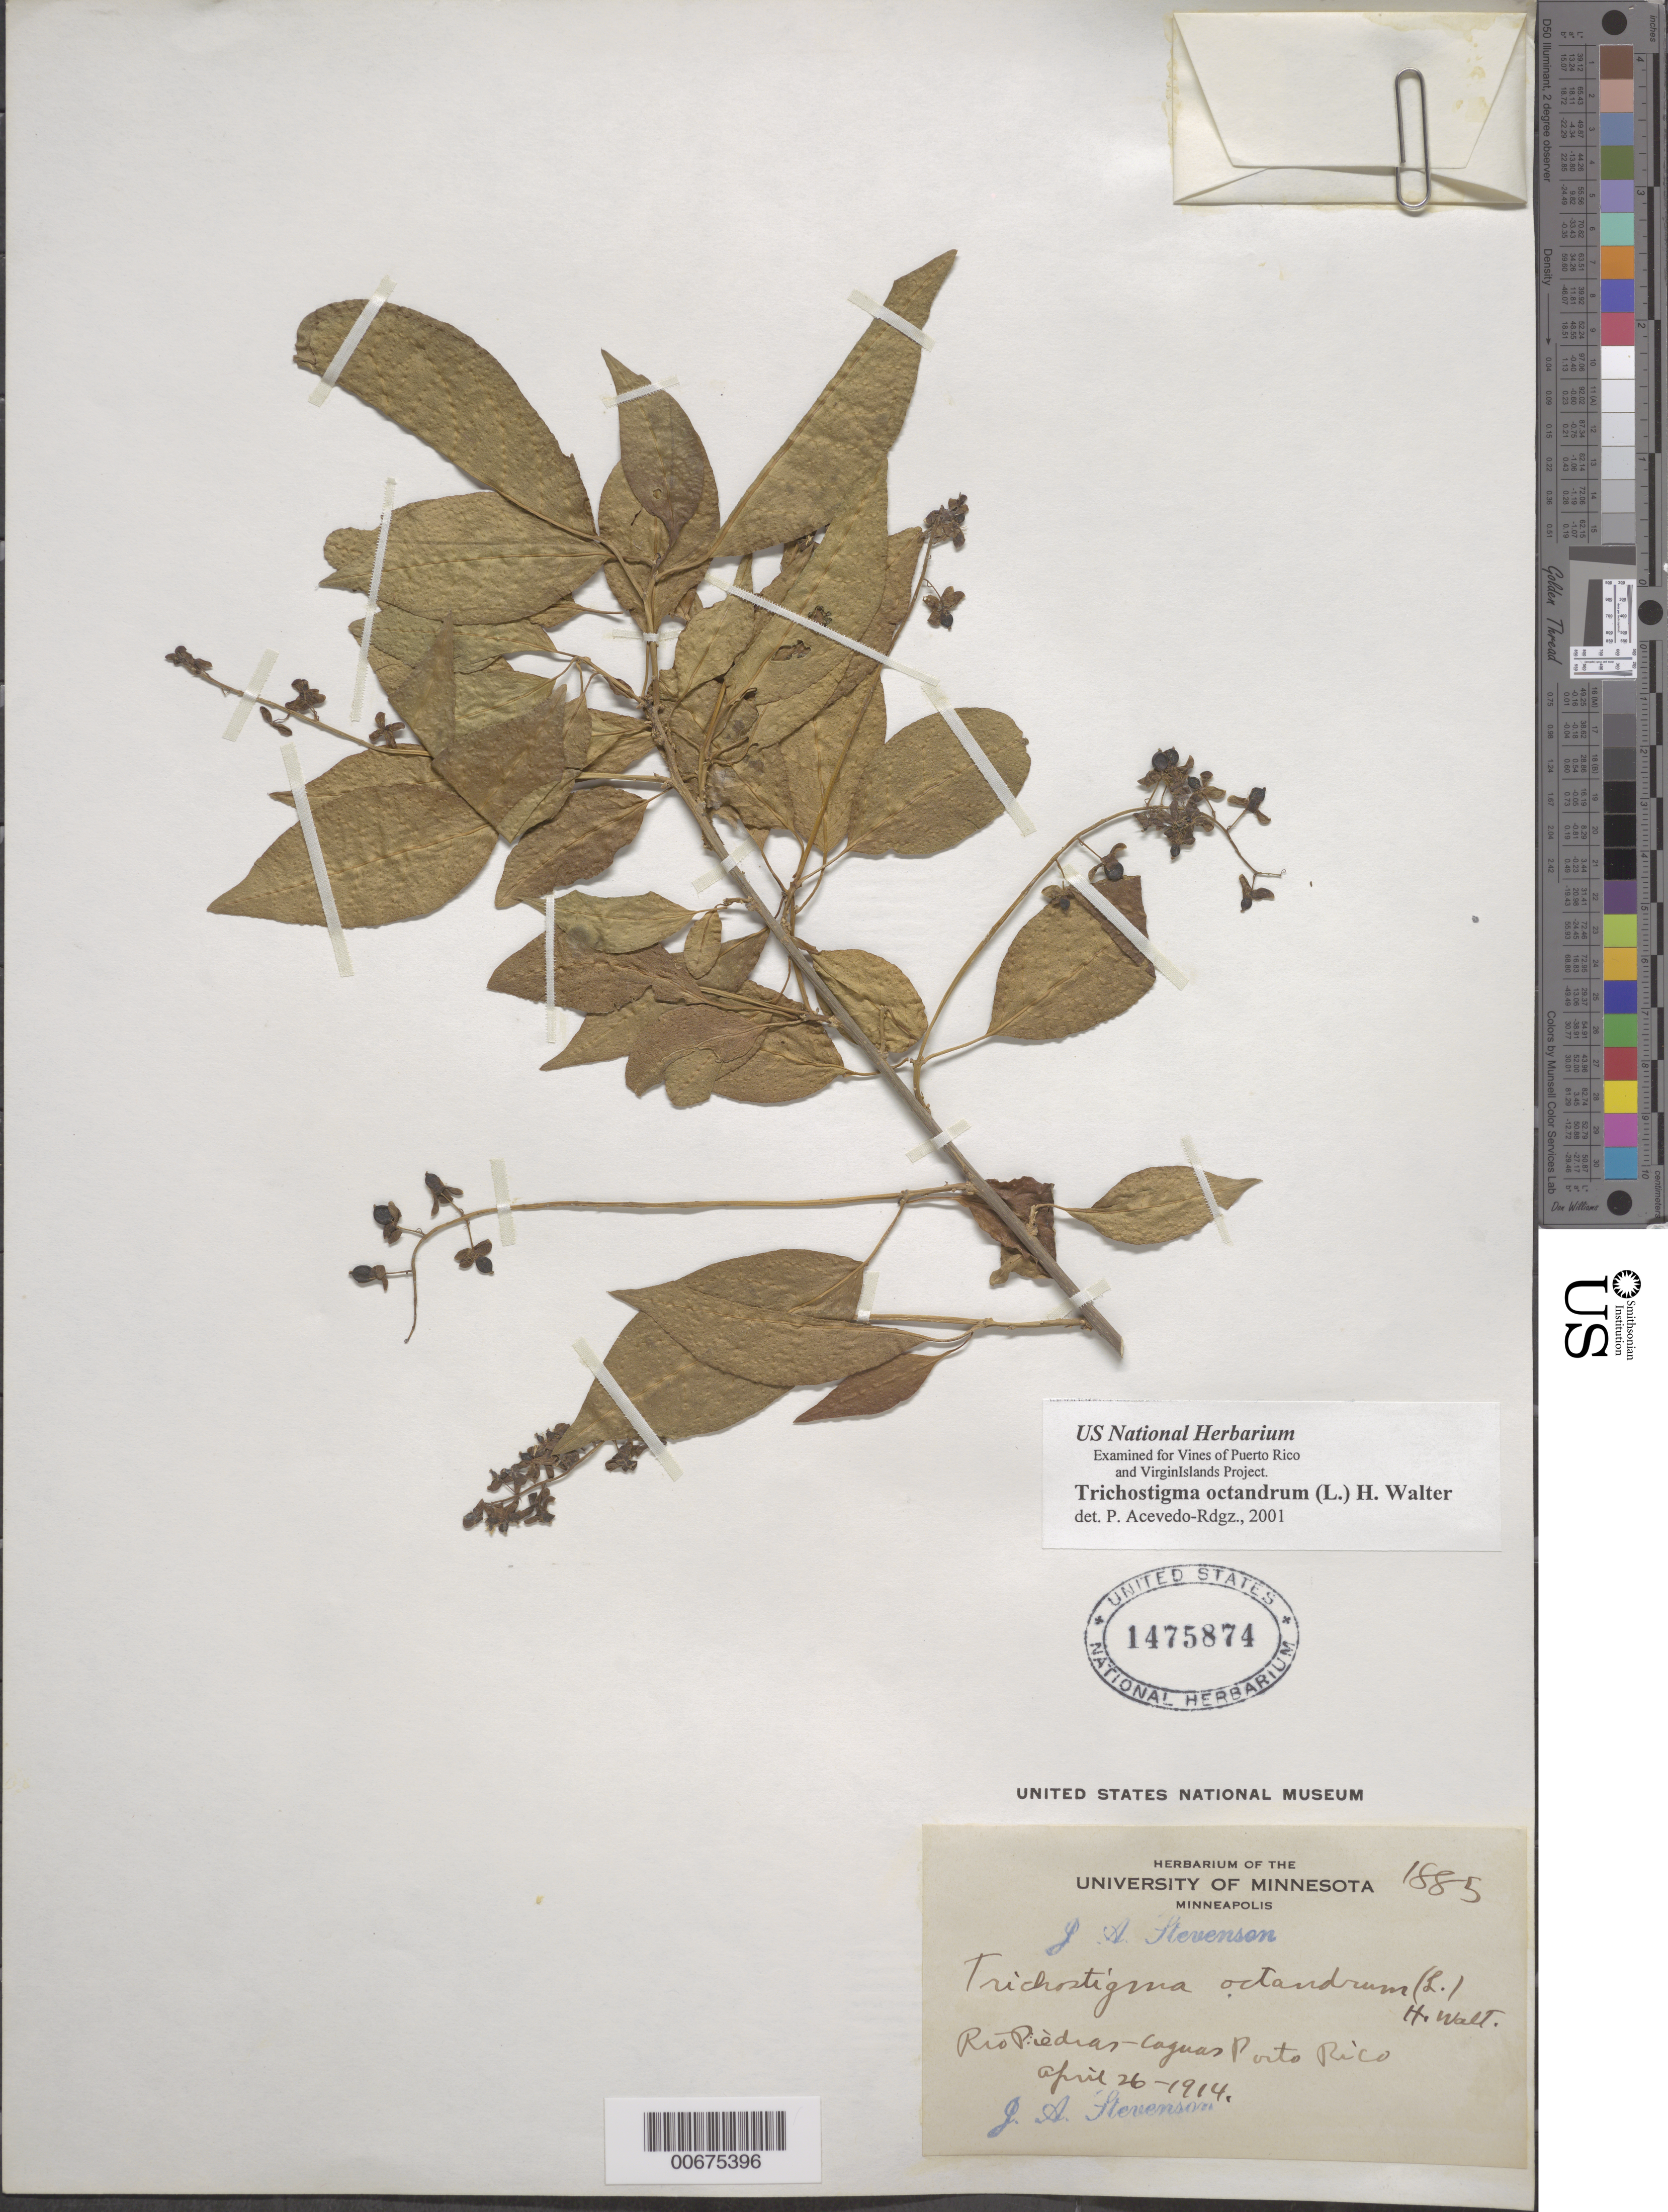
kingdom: Plantae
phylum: Tracheophyta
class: Magnoliopsida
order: Caryophyllales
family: Phytolaccaceae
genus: Trichostigma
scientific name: Trichostigma octandrum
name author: (L.) H. Walter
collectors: J. Stevenson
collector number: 1885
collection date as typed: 26 Apr 1914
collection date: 1914-04-26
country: Puerto Rico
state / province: San Juan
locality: Rio Piedras-Caguas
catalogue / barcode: US 1475874